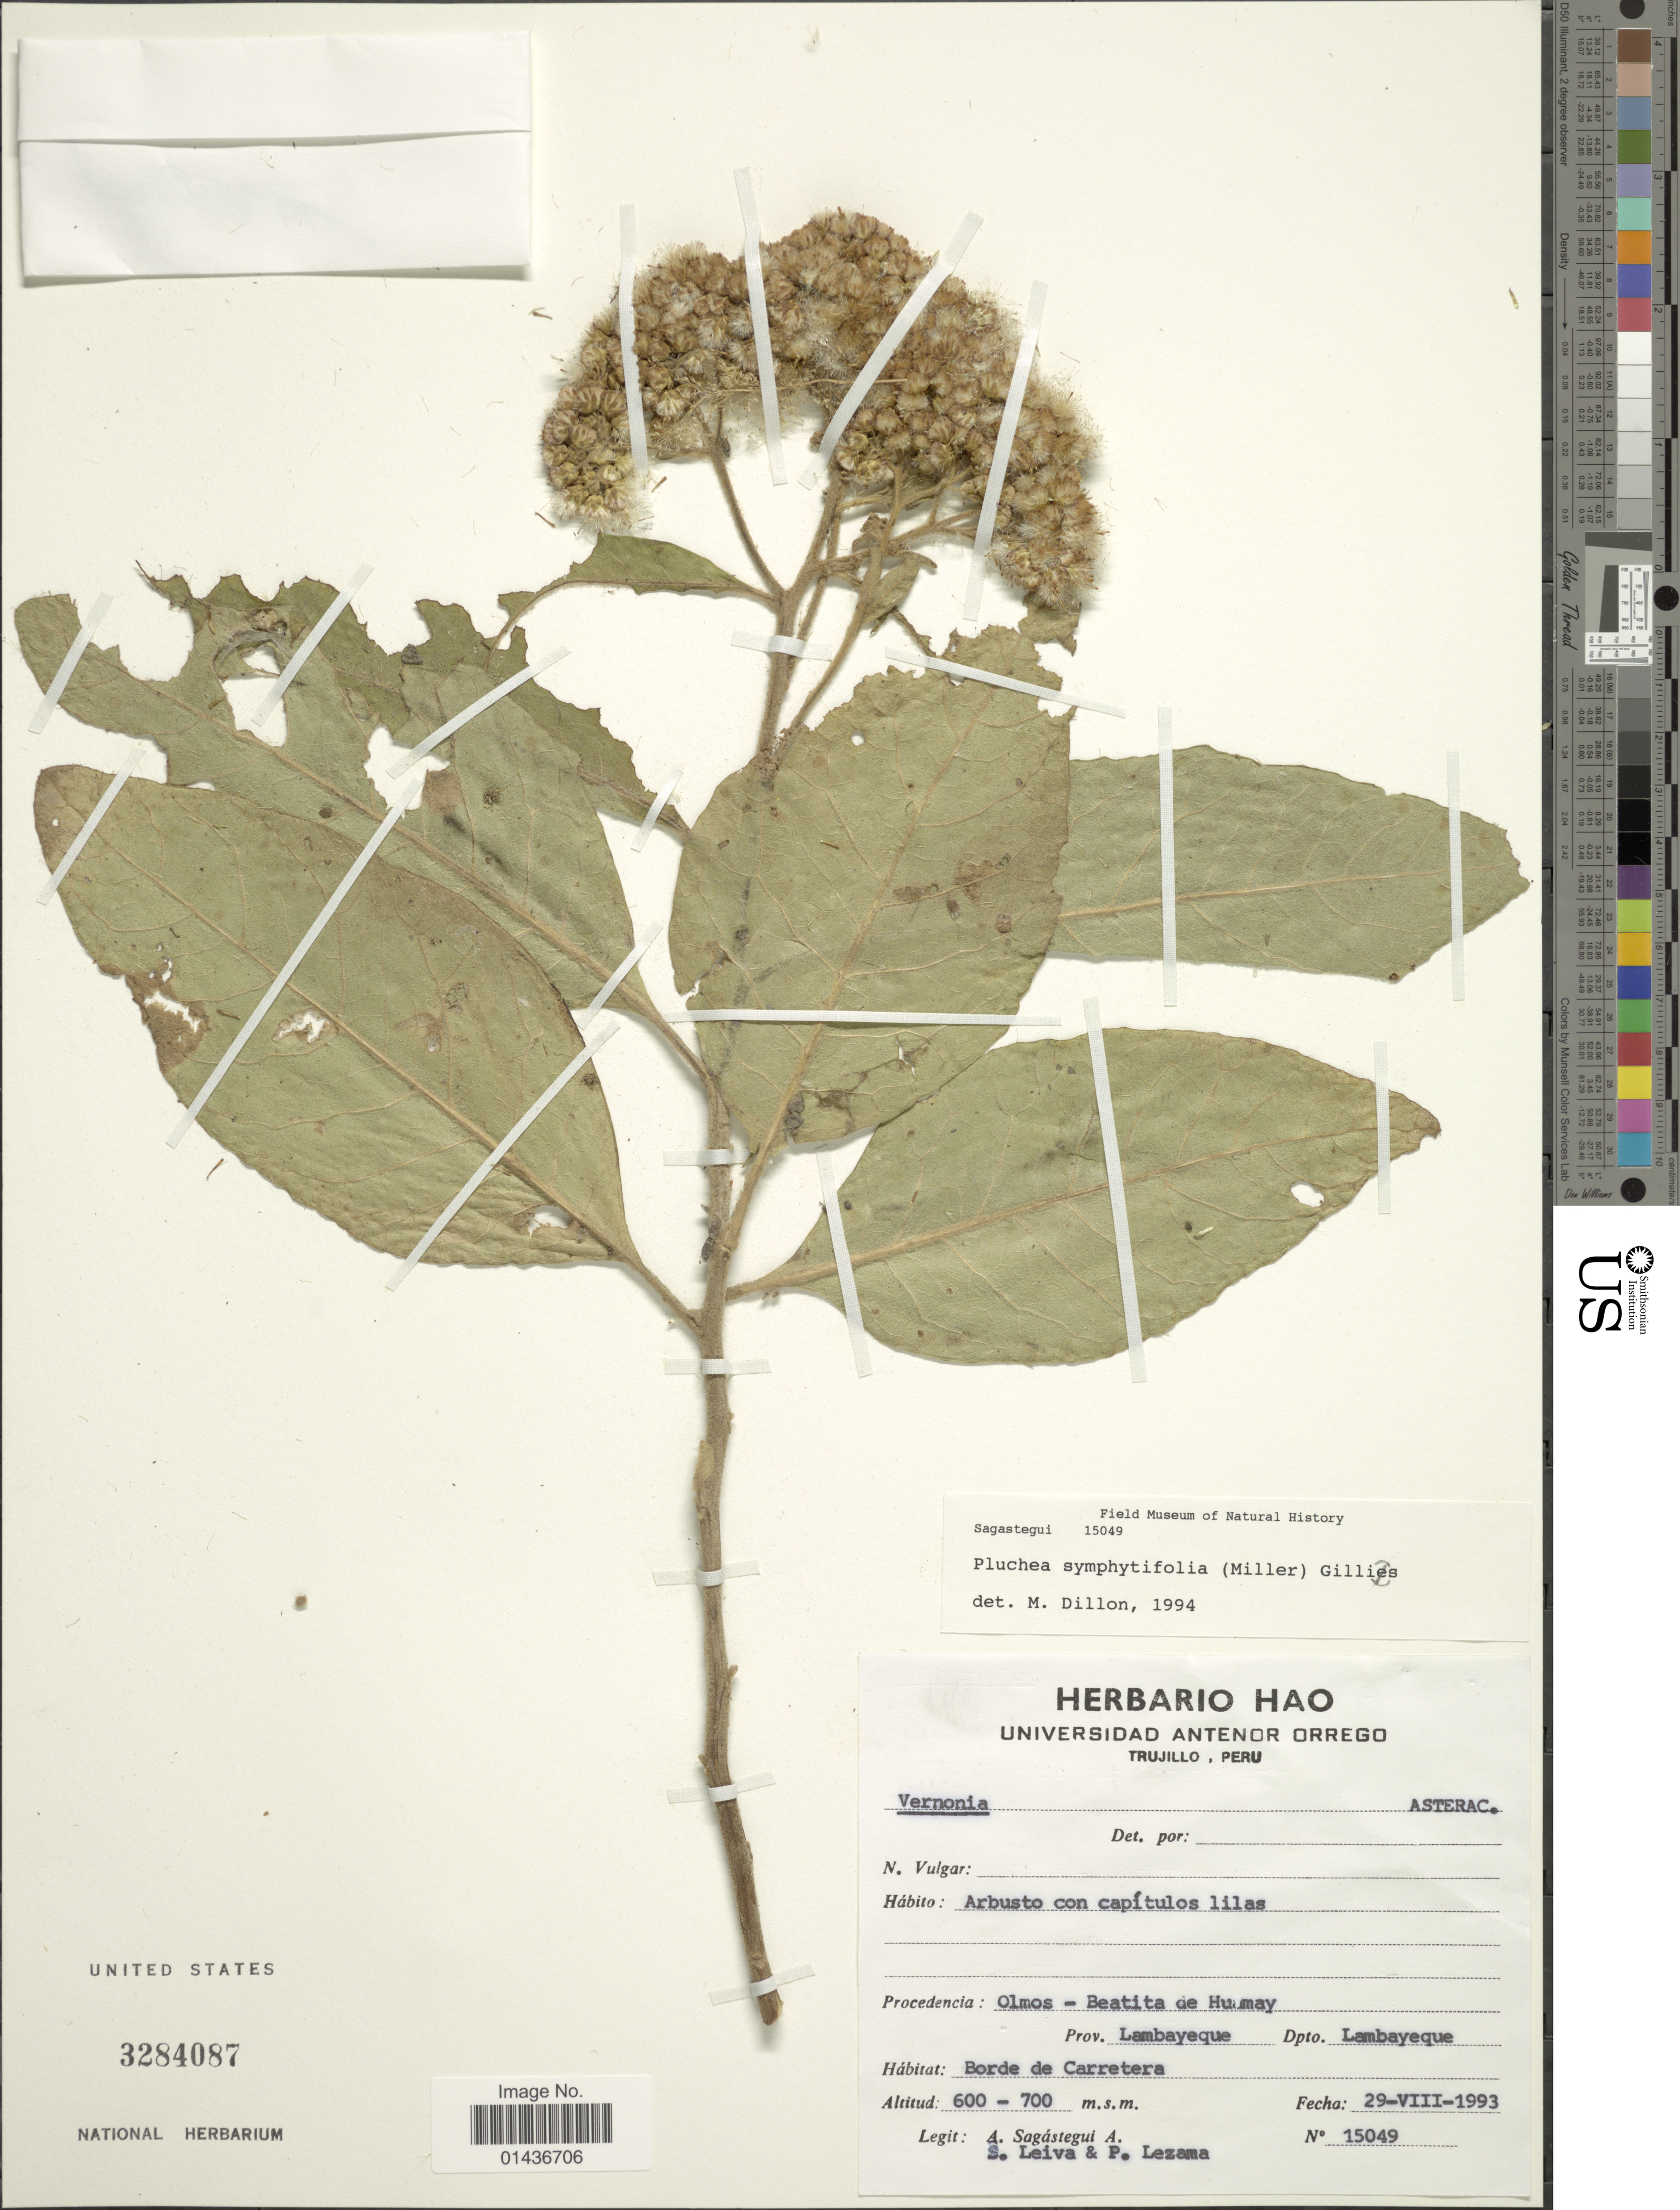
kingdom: Plantae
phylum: Tracheophyta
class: Magnoliopsida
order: Asterales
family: Asteraceae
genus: Pluchea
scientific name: Pluchea carolinensis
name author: (Jacq.) D. Don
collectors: A. Sagástegui A., S. Leiva & P. Lezama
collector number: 15049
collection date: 1993-08-29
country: Peru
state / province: Lambayeque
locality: Trujillo, Peru, Procedencia: Olmos, Beatita de Huamay, Prov. Lambayeque, Dpto. Lambayeque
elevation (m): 600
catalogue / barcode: US 3284087